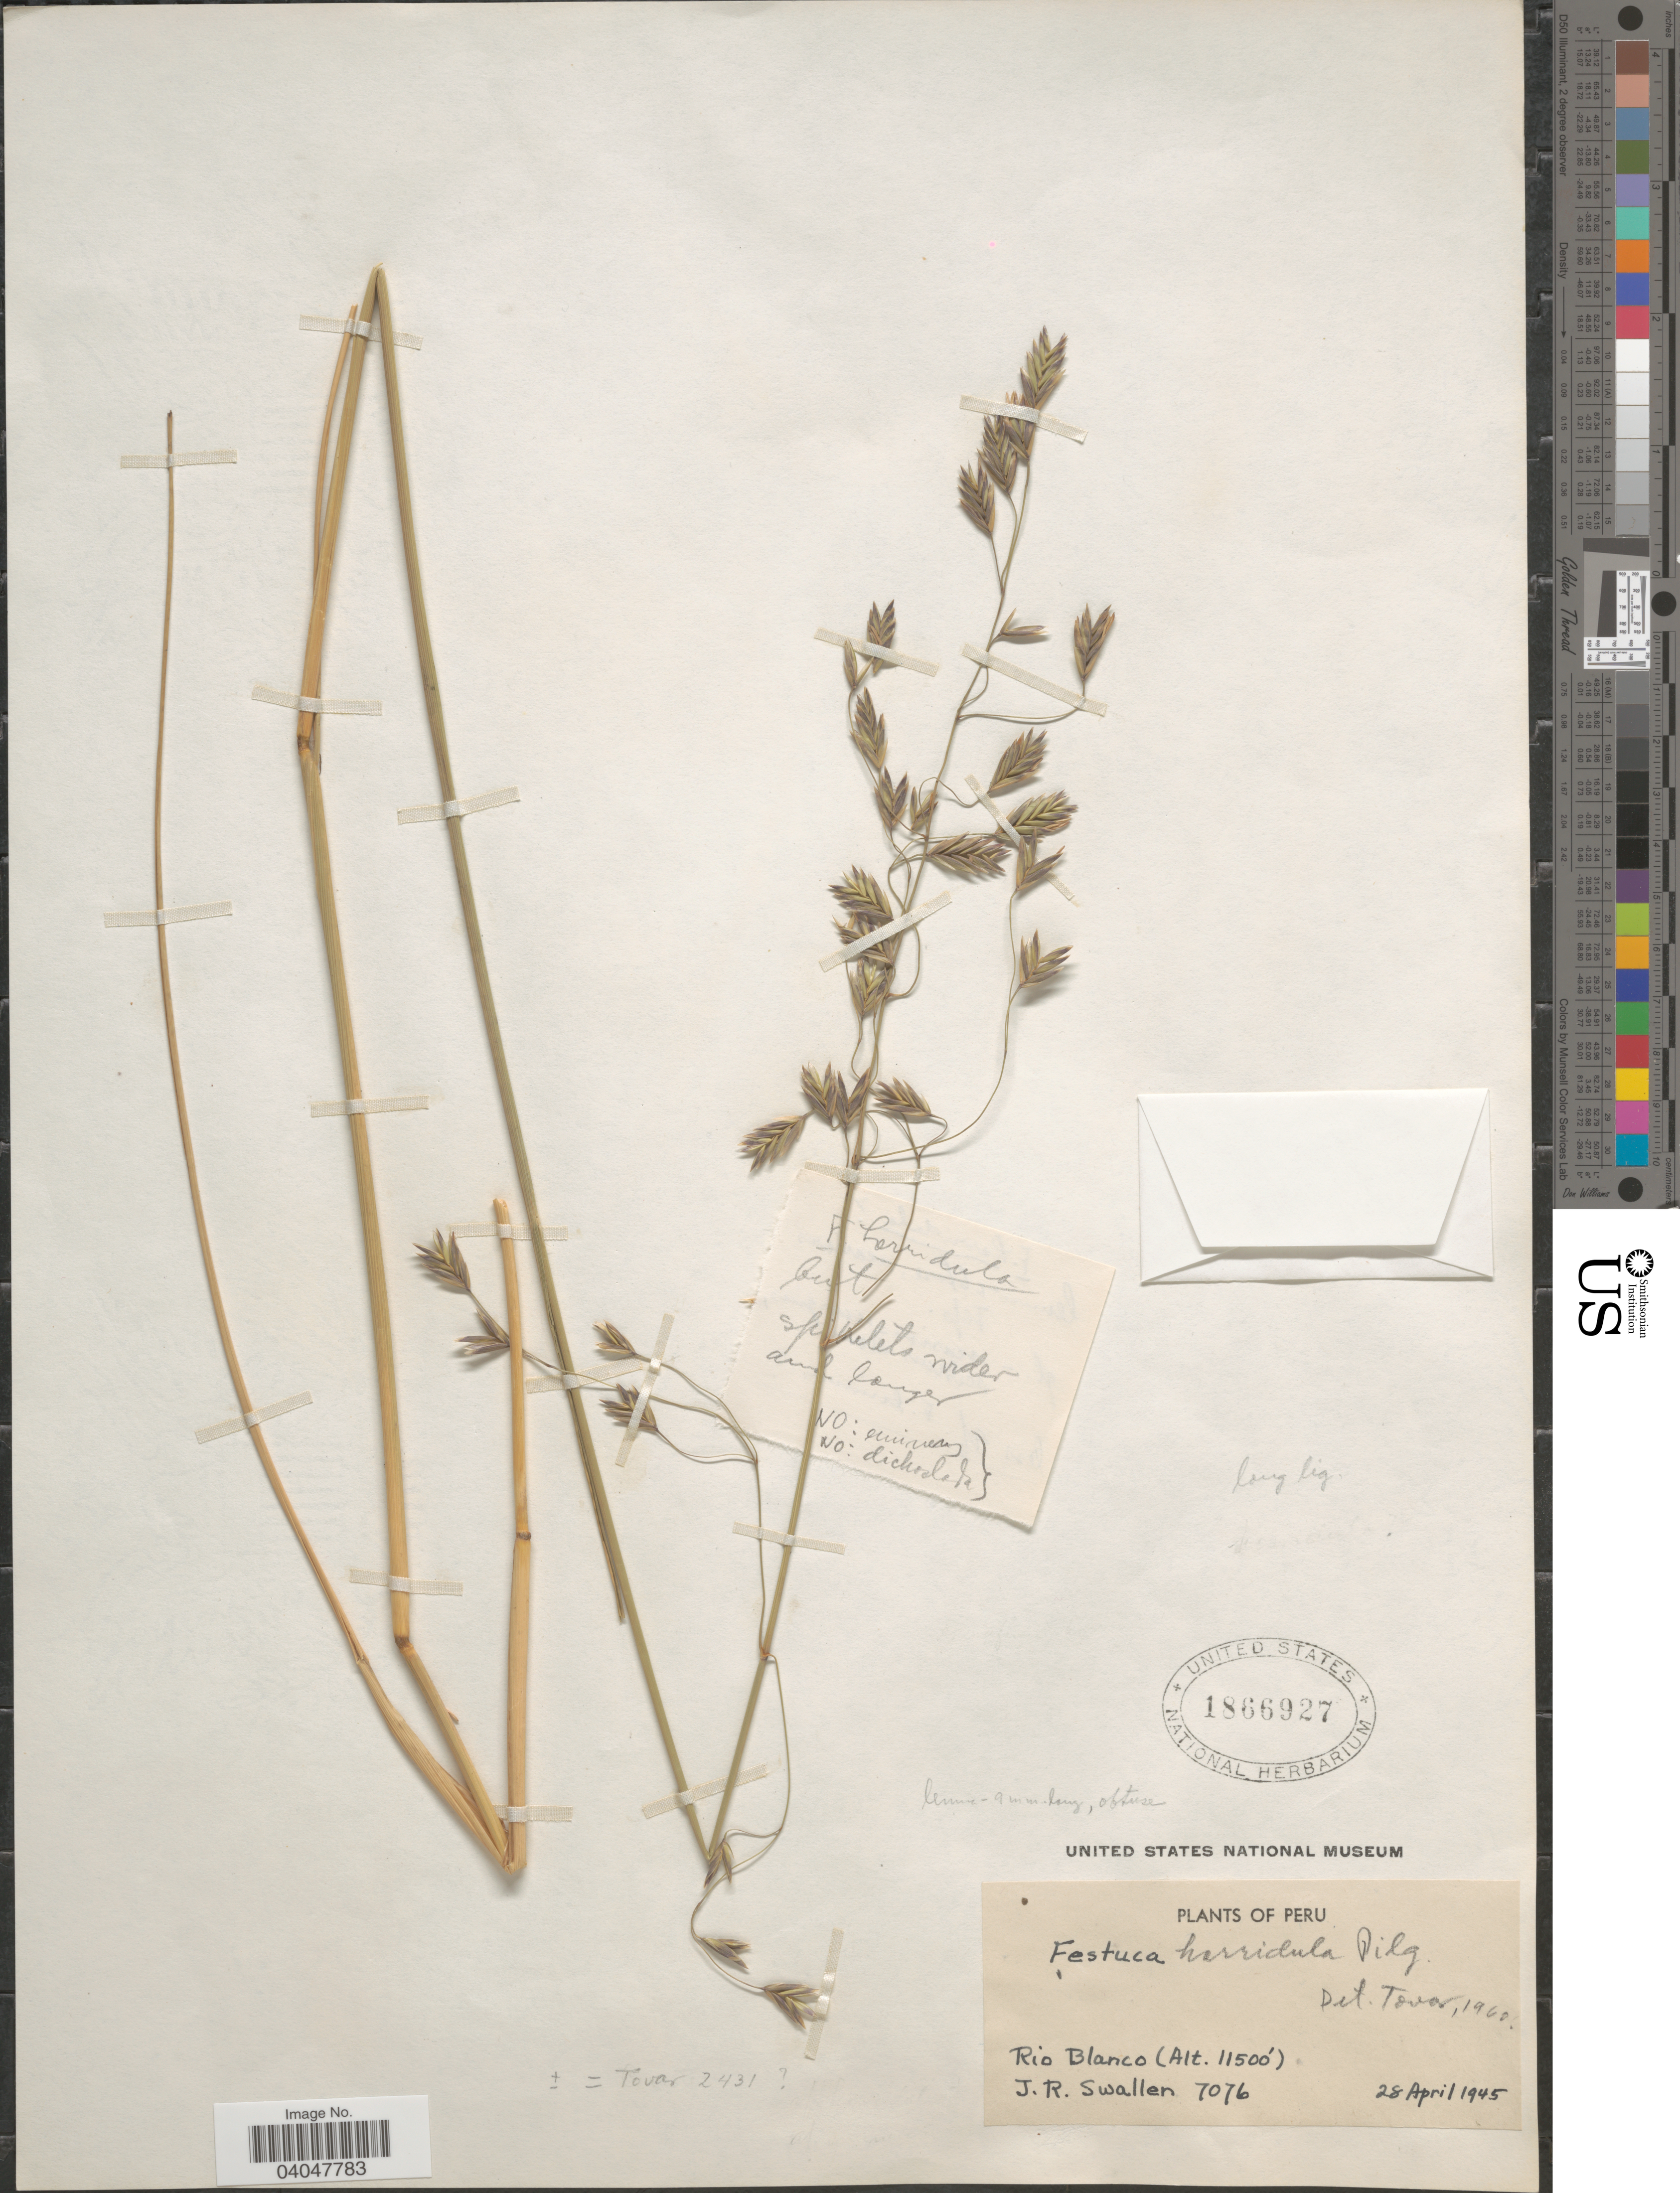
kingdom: Plantae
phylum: Tracheophyta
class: Liliopsida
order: Poales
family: Poaceae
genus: Festuca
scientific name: Festuca horridula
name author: Pilg.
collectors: J. R. Swallen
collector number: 7076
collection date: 1945-04-28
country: Peru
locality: Rio Blanco.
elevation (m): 3505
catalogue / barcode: US 1866927